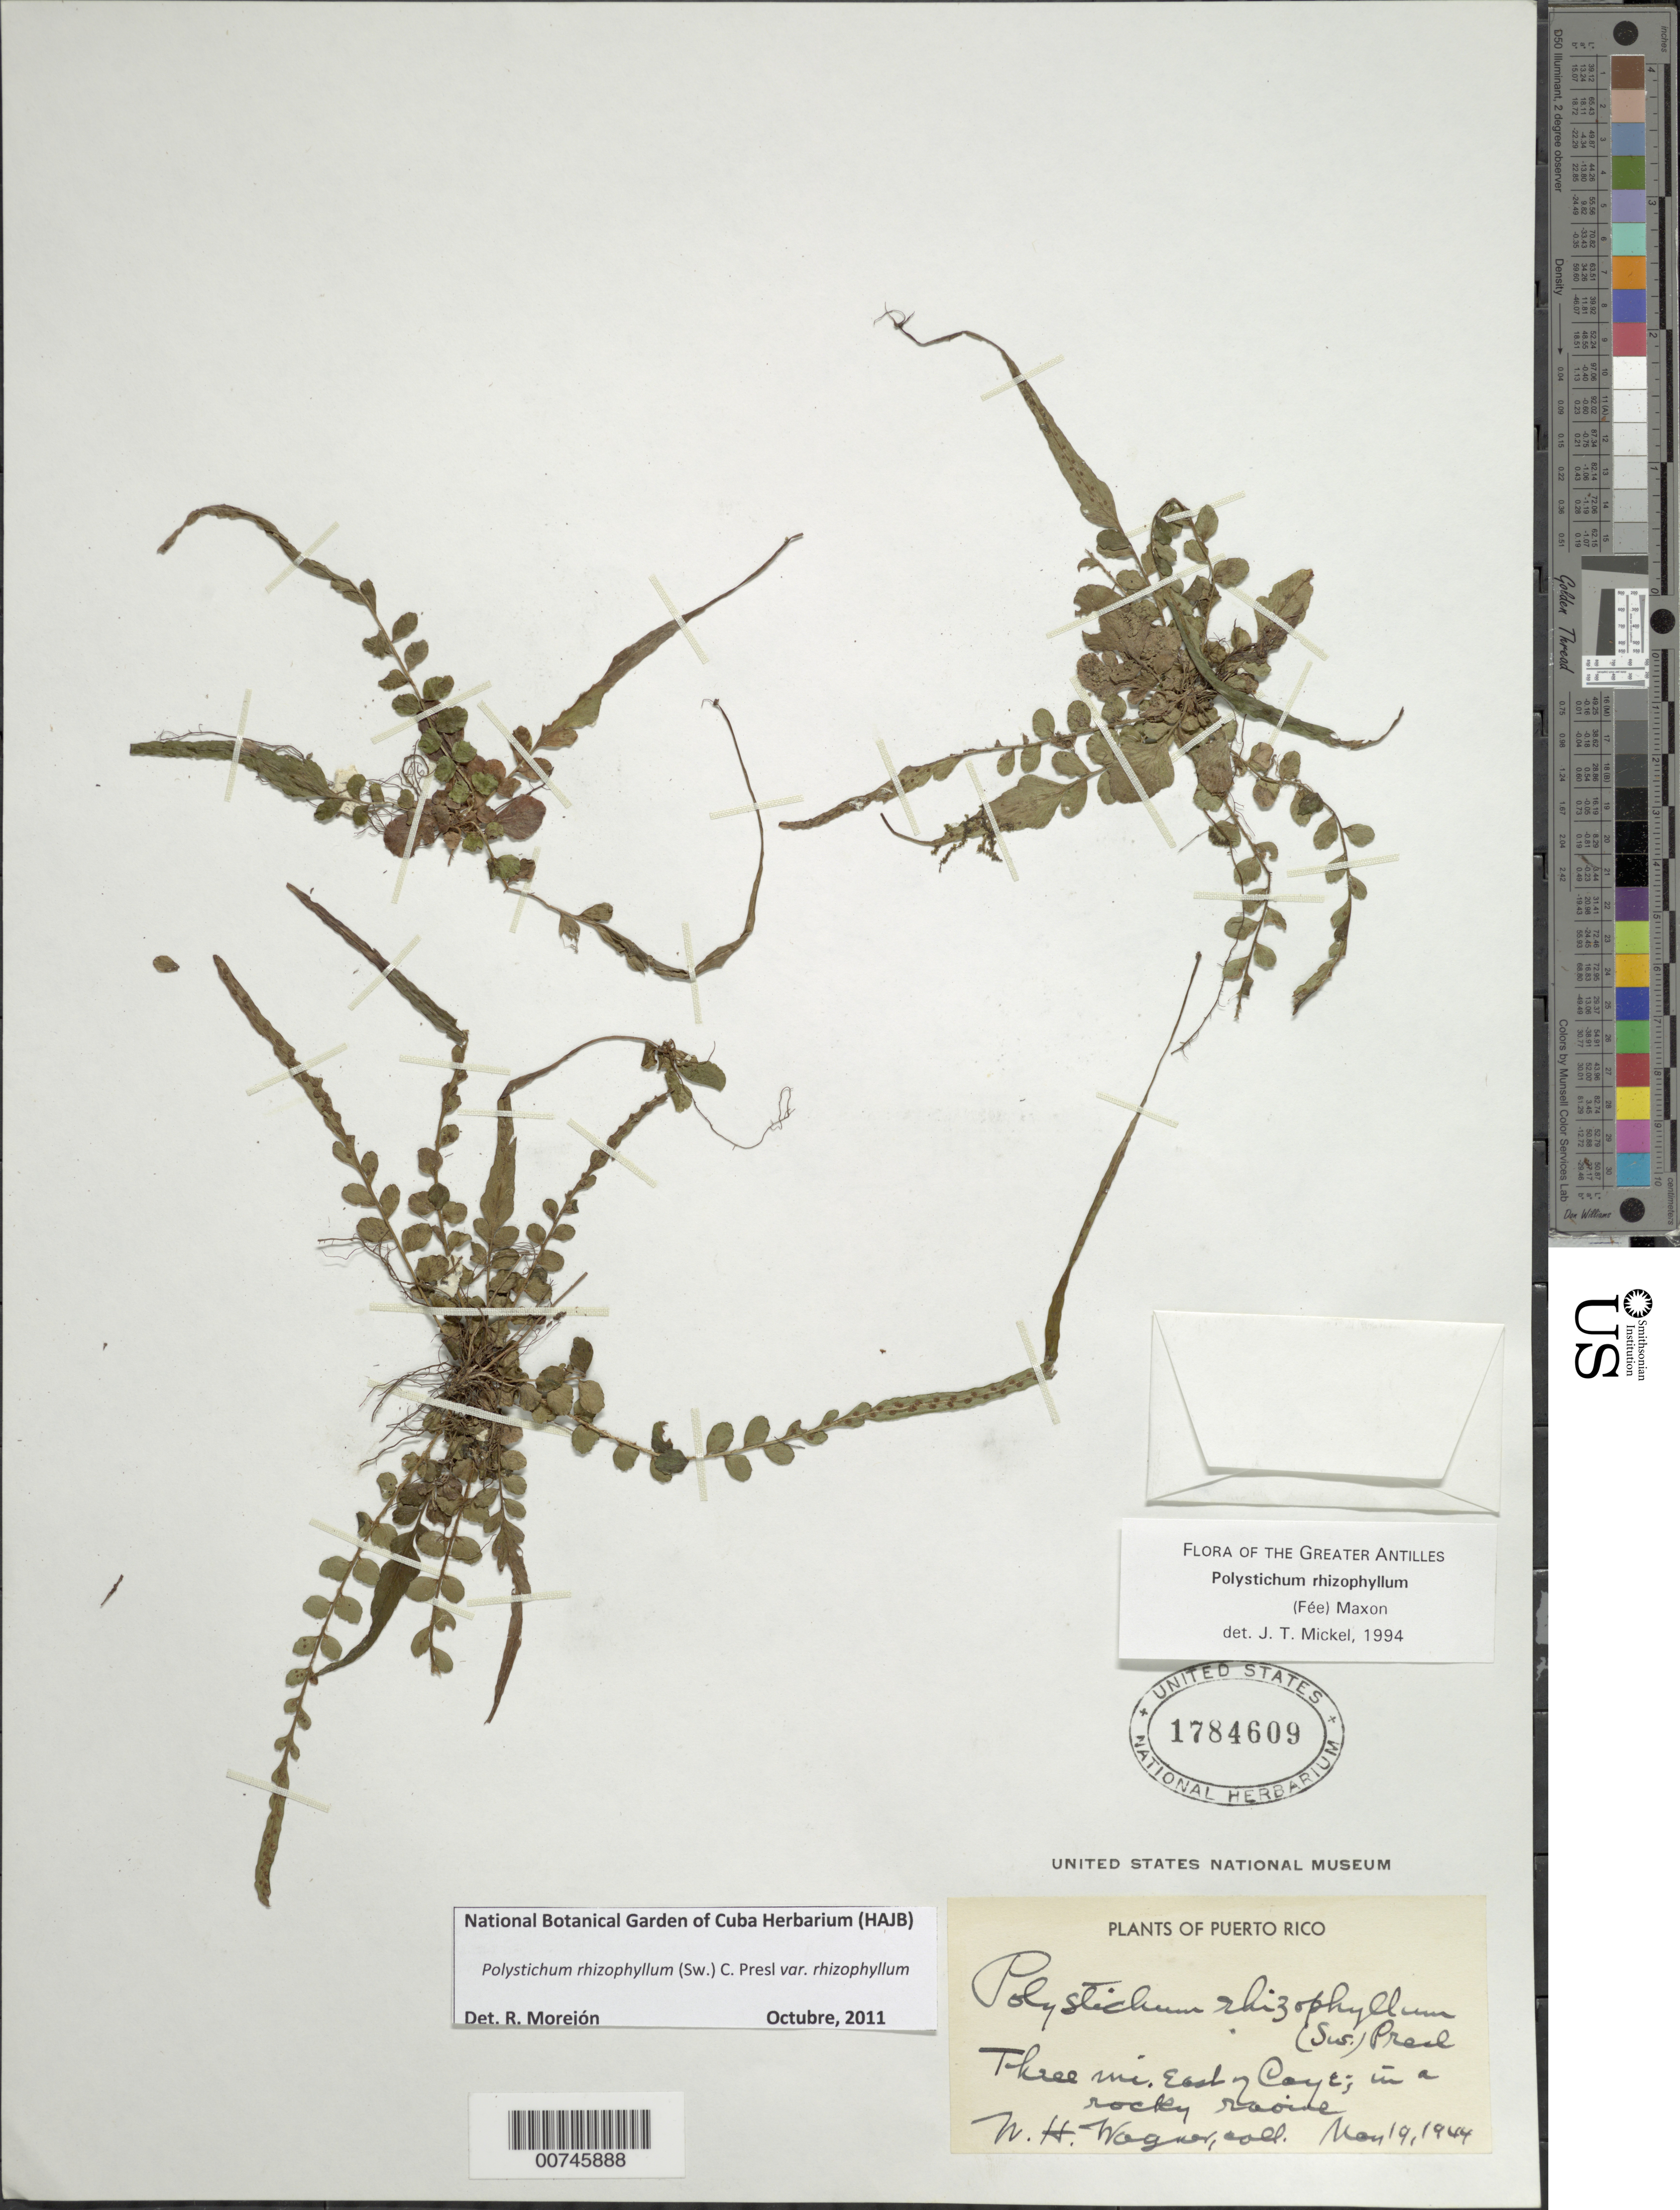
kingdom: Plantae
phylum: Tracheophyta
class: Polypodiopsida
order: Polypodiales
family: Dryopteridaceae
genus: Polystichum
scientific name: Polystichum rhizophyllum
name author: (Sw.) C. Presl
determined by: Mickel, J. T., (NY), New York Botanical Garden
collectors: W. H. Wagner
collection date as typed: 19 May 1944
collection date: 1944-05-19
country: Puerto Rico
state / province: Cayey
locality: Three miles east of Cayey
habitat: In a rocky ravine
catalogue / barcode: US 1784609